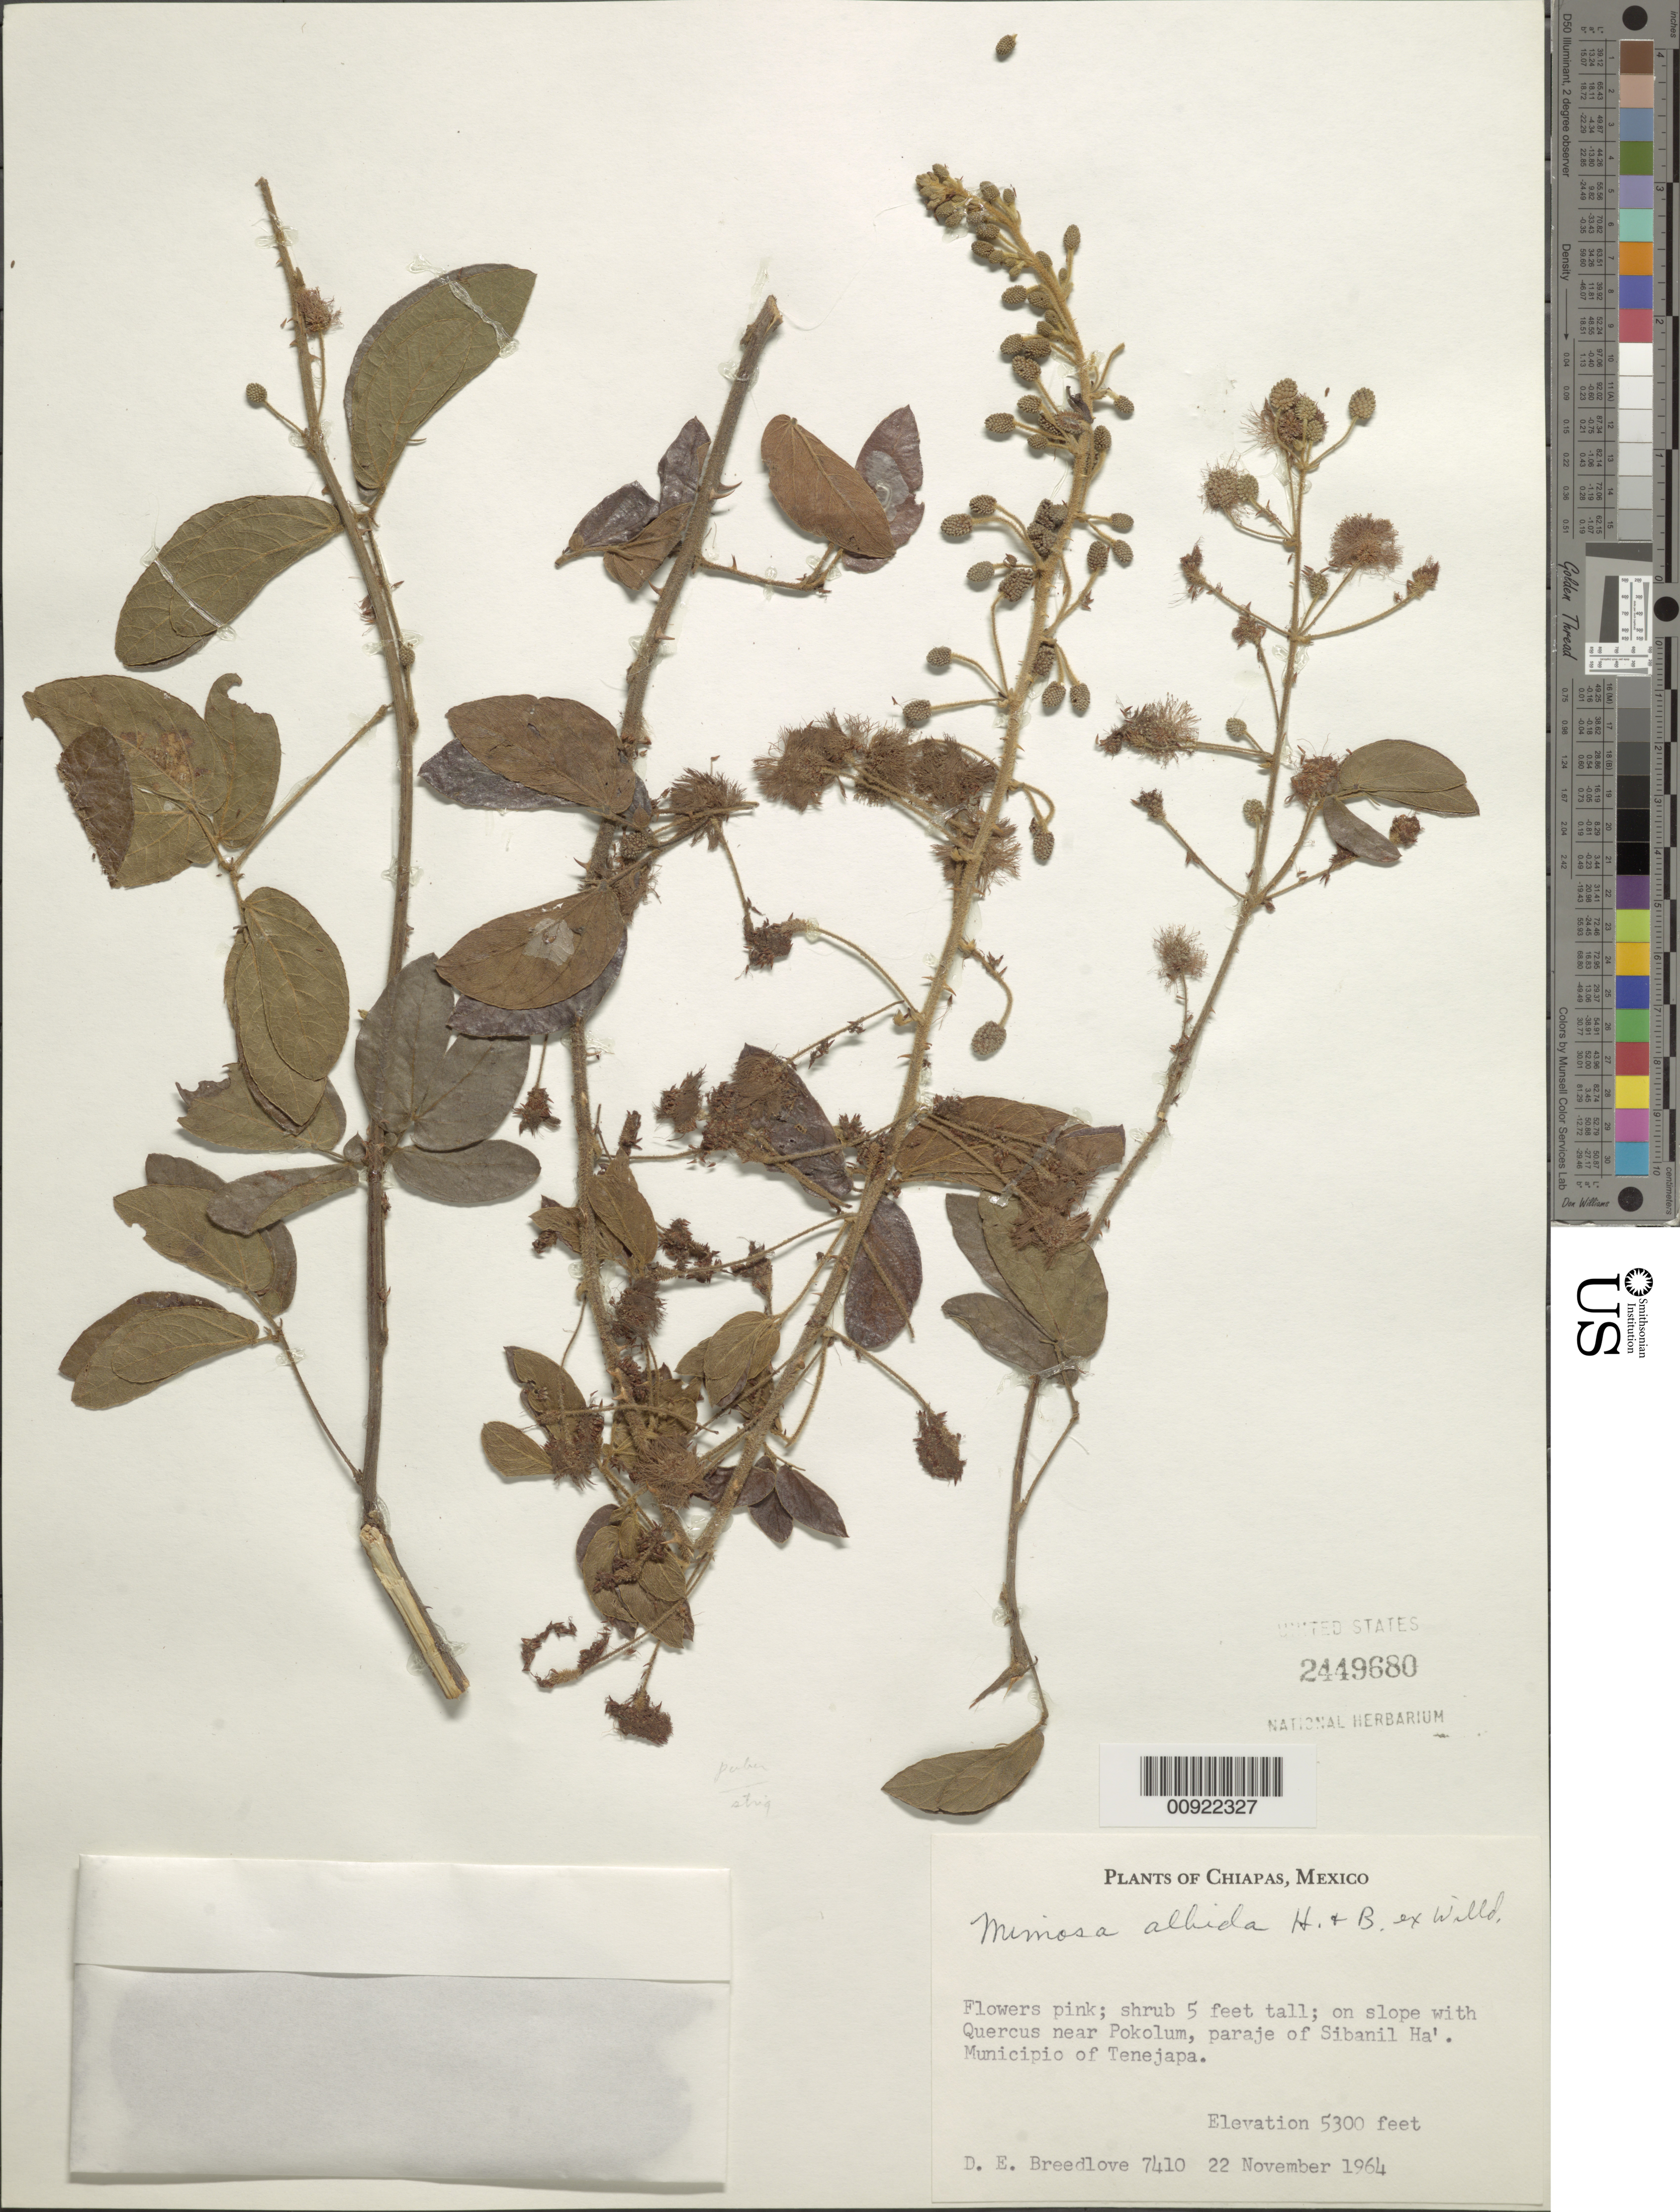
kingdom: Plantae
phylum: Tracheophyta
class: Magnoliopsida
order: Fabales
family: Fabaceae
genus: Mimosa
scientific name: Mimosa albida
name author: Humb. & Bonpl. ex Willd.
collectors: D. E. Breedlove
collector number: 7410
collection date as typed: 22 Nov 1964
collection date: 1964-11-22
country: Mexico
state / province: Chiapas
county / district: Tenejapa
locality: Near Pokolum, paraje of Sibanil Ha'. Municipio of Tenejapa, Chiapas.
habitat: On slope with Quercus.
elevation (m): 1615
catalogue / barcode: US 2449680